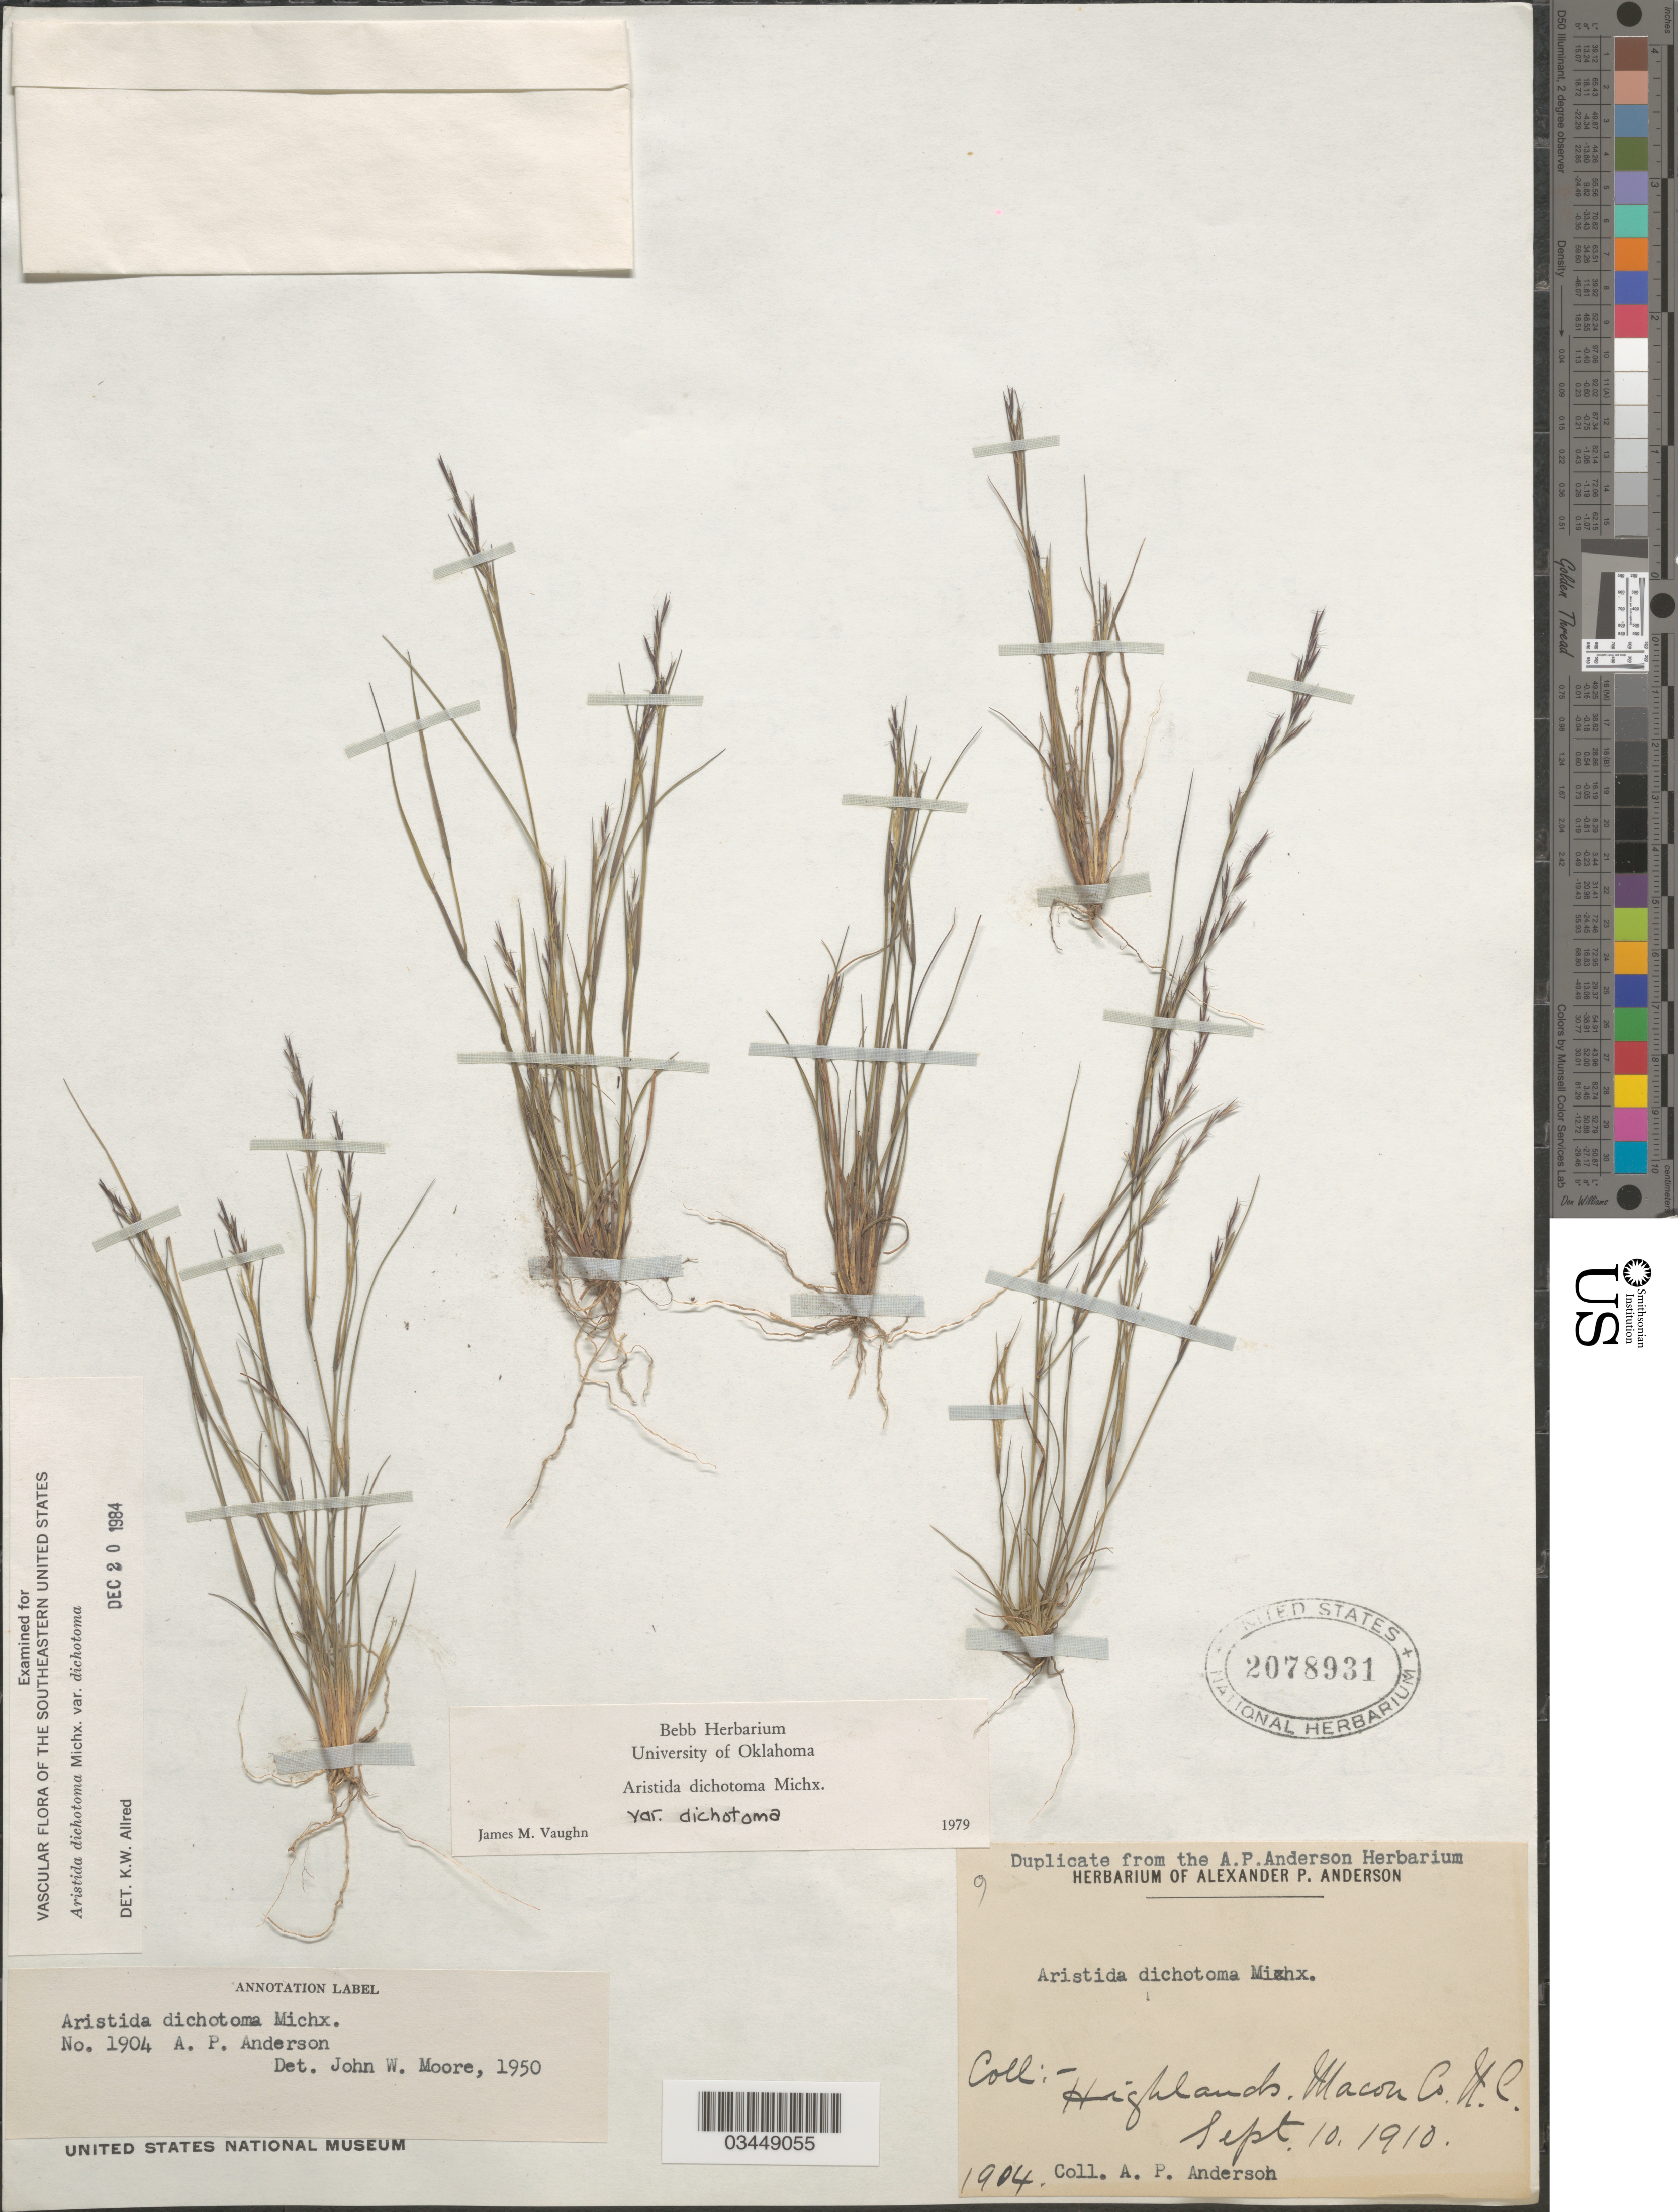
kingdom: Plantae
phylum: Tracheophyta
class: Liliopsida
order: Poales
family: Poaceae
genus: Aristida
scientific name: Aristida dichotoma var. dichotoma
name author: Michx.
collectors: A. P. Anderson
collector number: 1904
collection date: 1910-09-10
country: United States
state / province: North Carolina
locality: Highlands. Macon Co.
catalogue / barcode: US 2078931